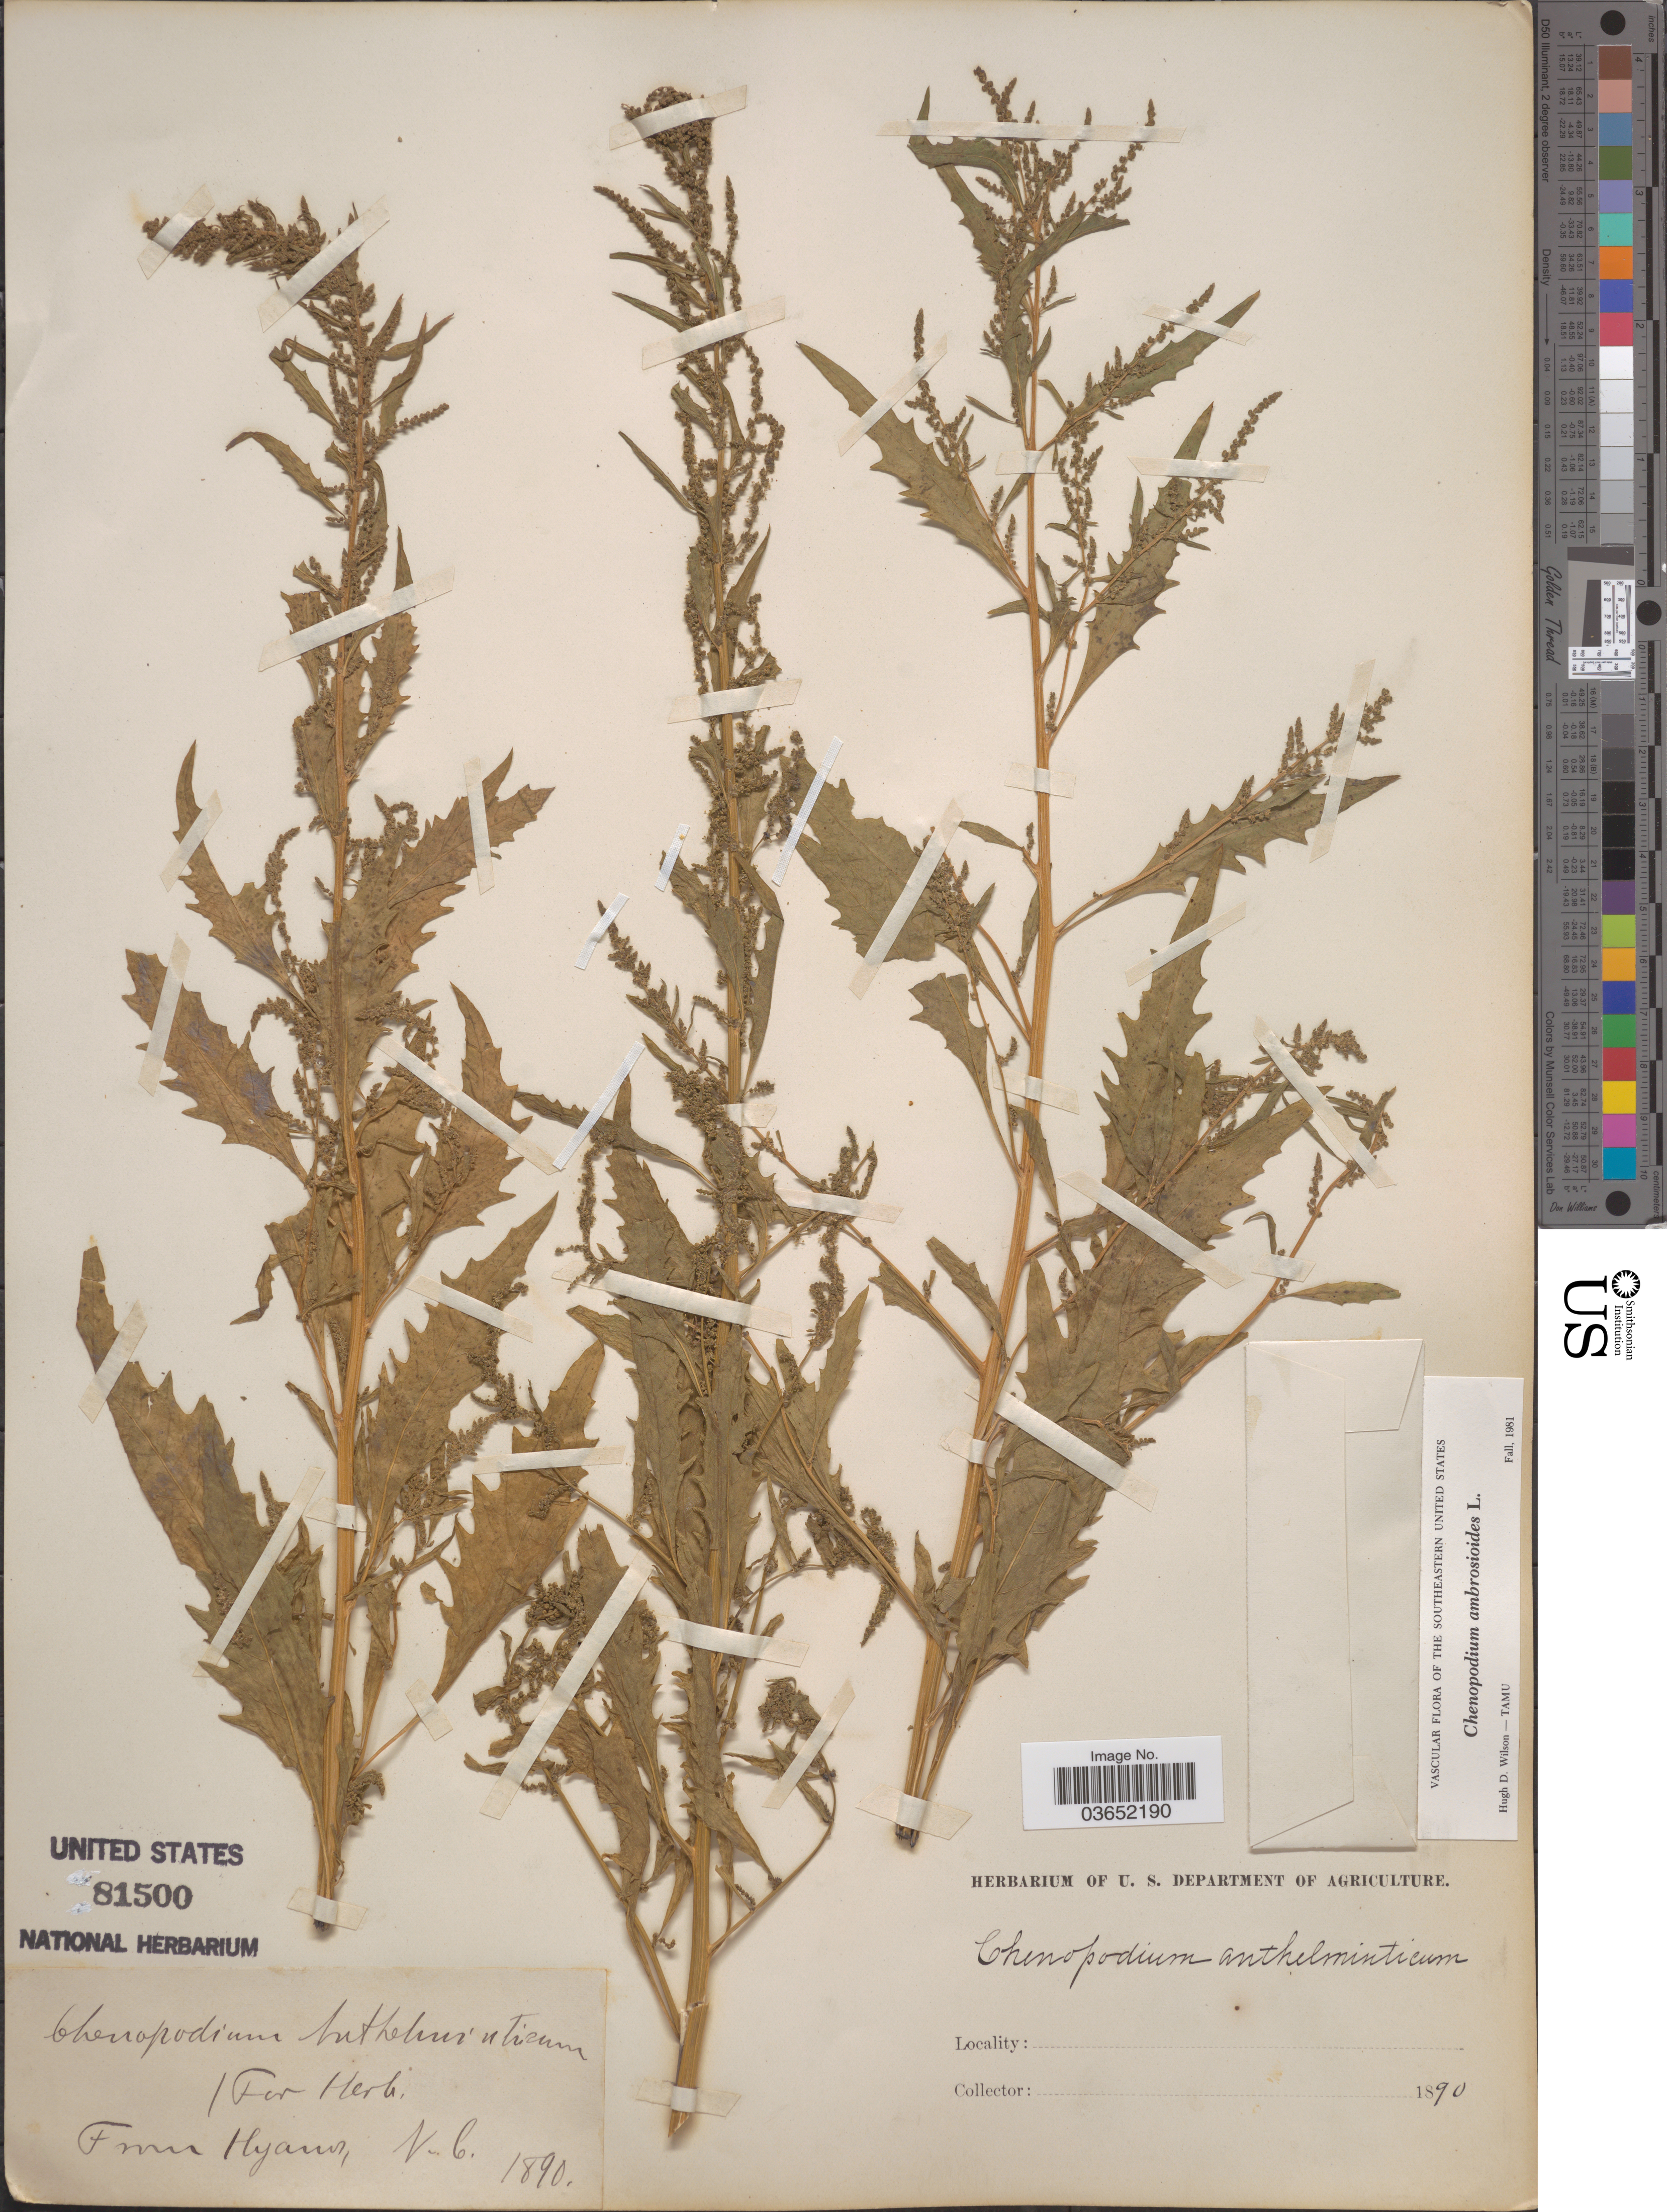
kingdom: Plantae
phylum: Tracheophyta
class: Magnoliopsida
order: Caryophyllales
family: Amaranthaceae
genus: Chenopodium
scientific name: Chenopodium ambrosioides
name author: L.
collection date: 1890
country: United States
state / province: North Carolina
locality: Hyams.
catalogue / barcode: US 81500